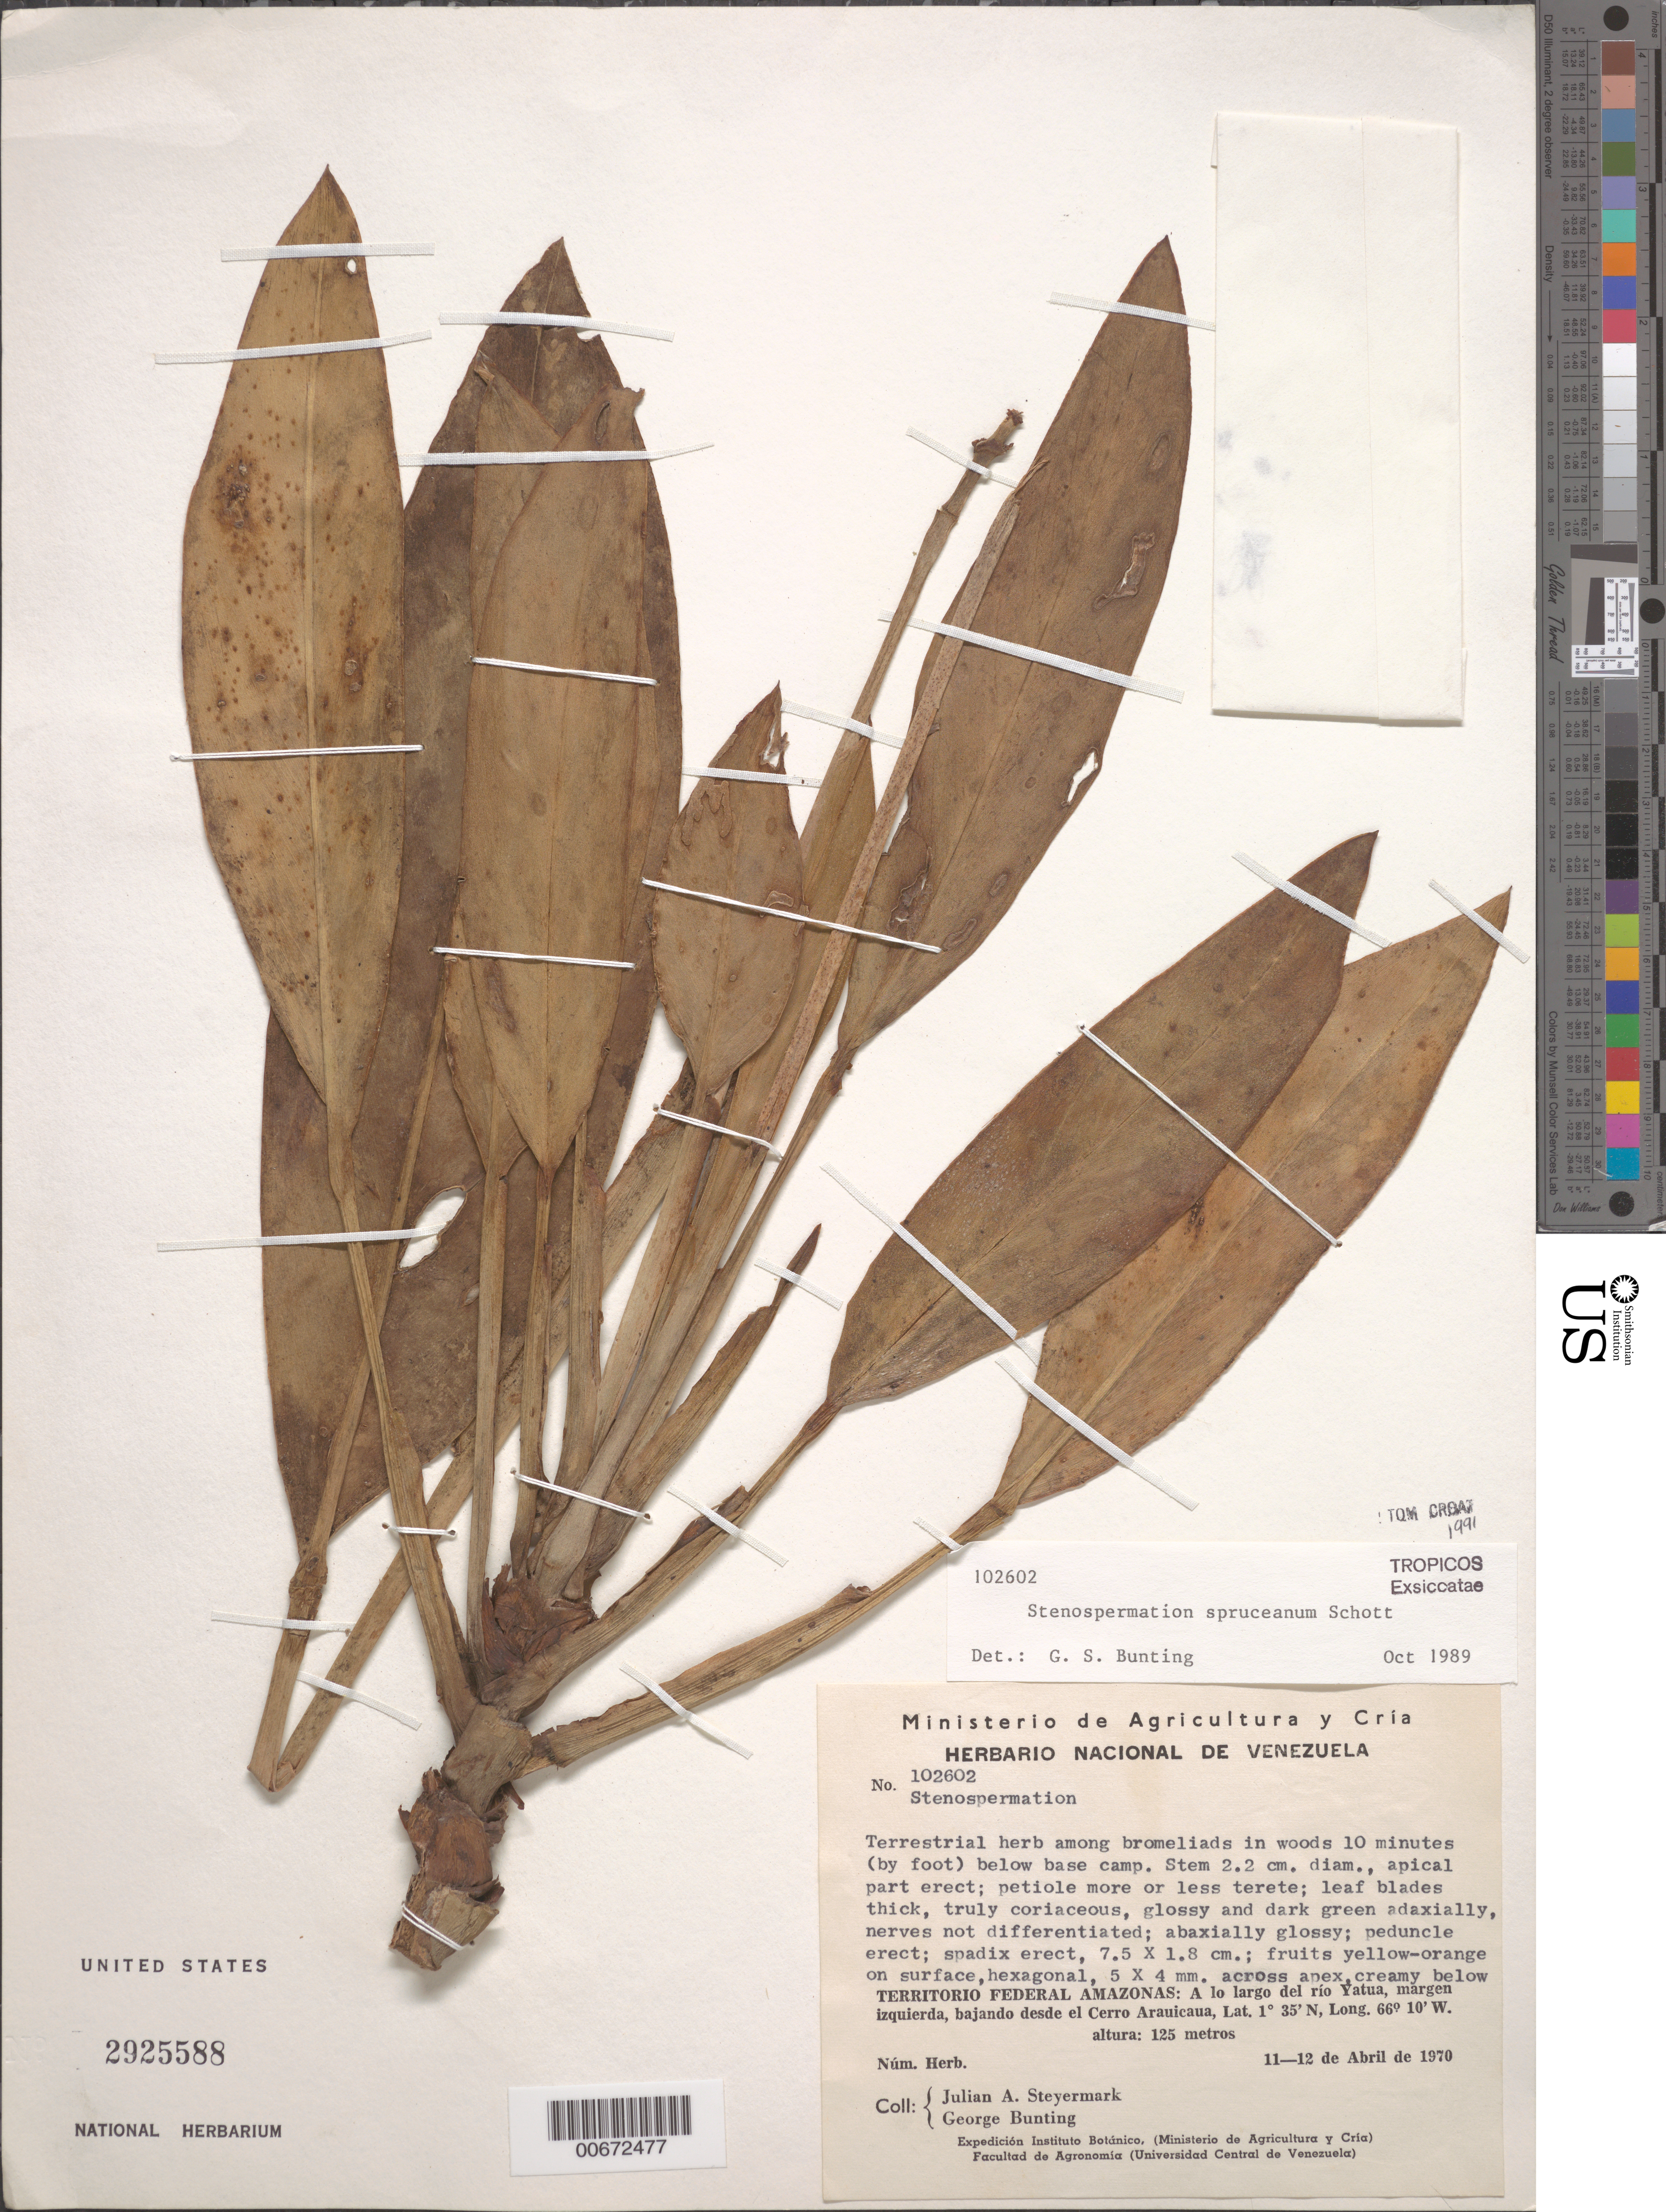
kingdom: Plantae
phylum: Tracheophyta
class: Liliopsida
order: Alismatales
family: Araceae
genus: Stenospermation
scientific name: Stenospermation spruceanum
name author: Schott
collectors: J. Steyermark & G. S. Bunting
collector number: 102602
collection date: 1970-04-11/1970-04-12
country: Venezuela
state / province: Amazonas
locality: Territorio Federal Amazonas: A lo largo del río Yatua, margen izquierda, bajando desde el Cerro Arauicaua.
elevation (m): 125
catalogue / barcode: US 2925588